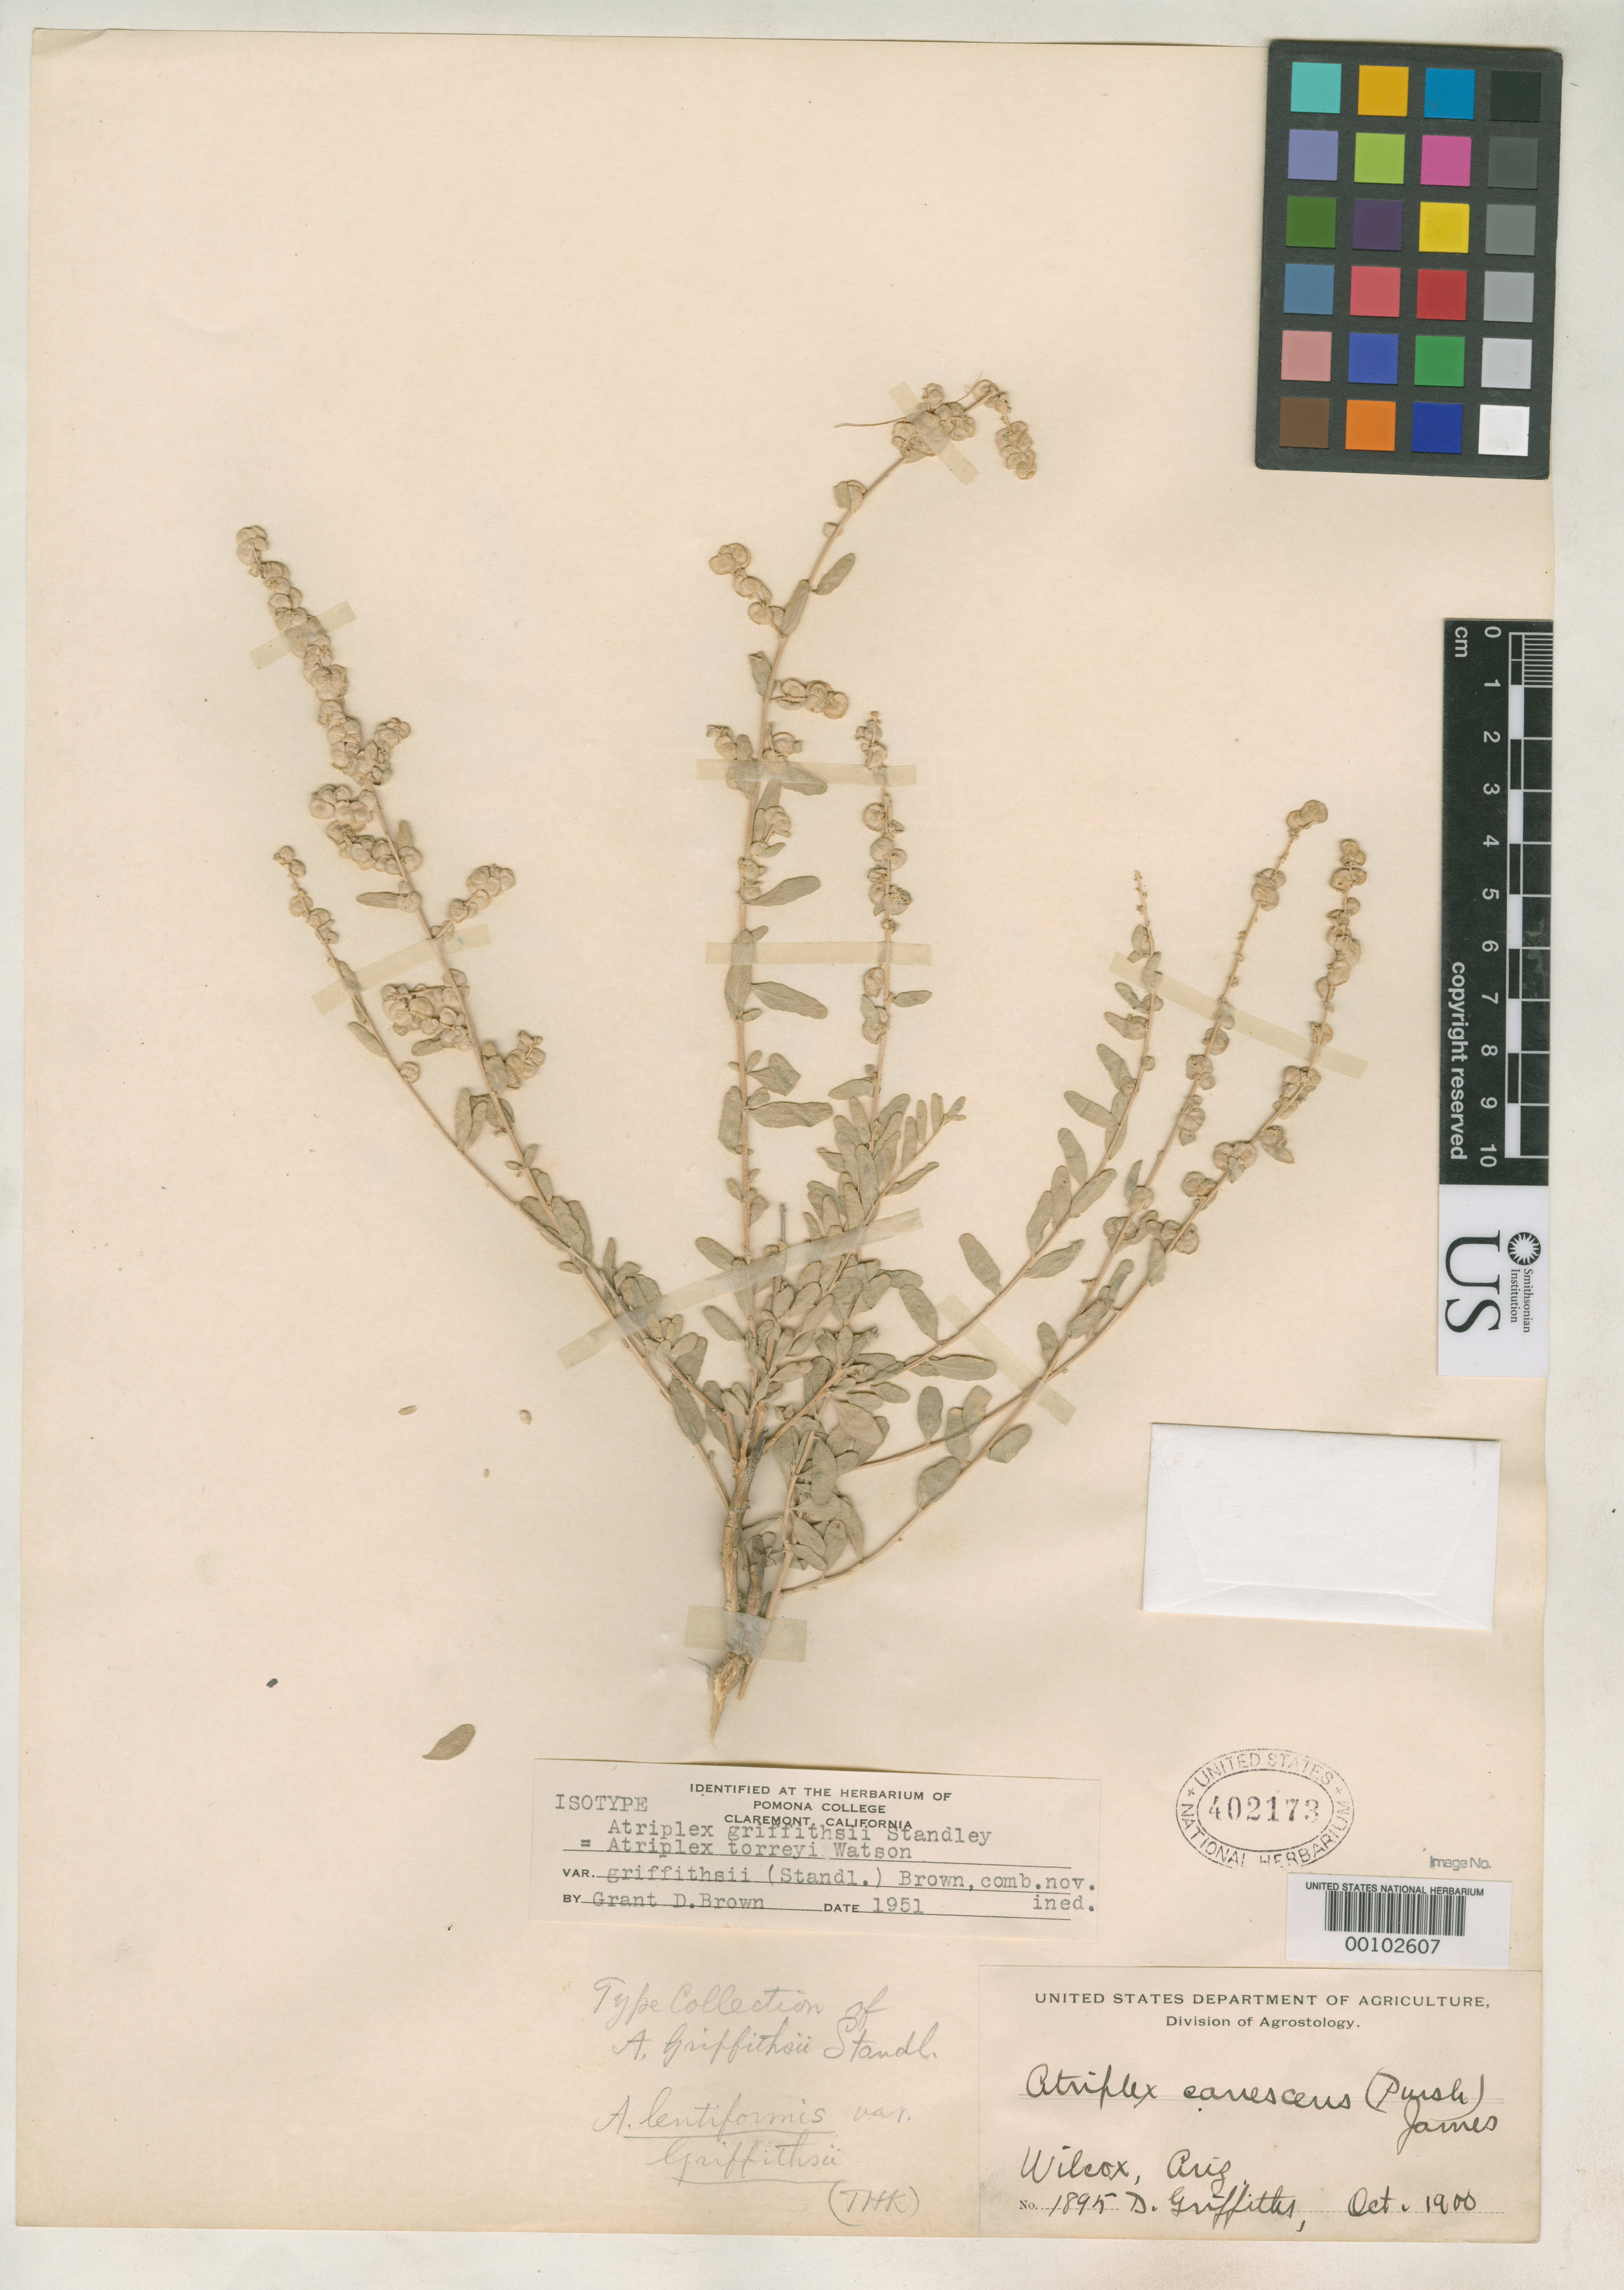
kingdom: Plantae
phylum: Tracheophyta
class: Magnoliopsida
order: Caryophyllales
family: Amaranthaceae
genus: Atriplex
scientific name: Atriplex griffithsii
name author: Standl.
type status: Isotype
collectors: D. Griffiths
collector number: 1895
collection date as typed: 12 Oct 1900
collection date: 1900-10-12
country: United States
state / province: Arizona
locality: Wilcox.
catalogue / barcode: US 402173